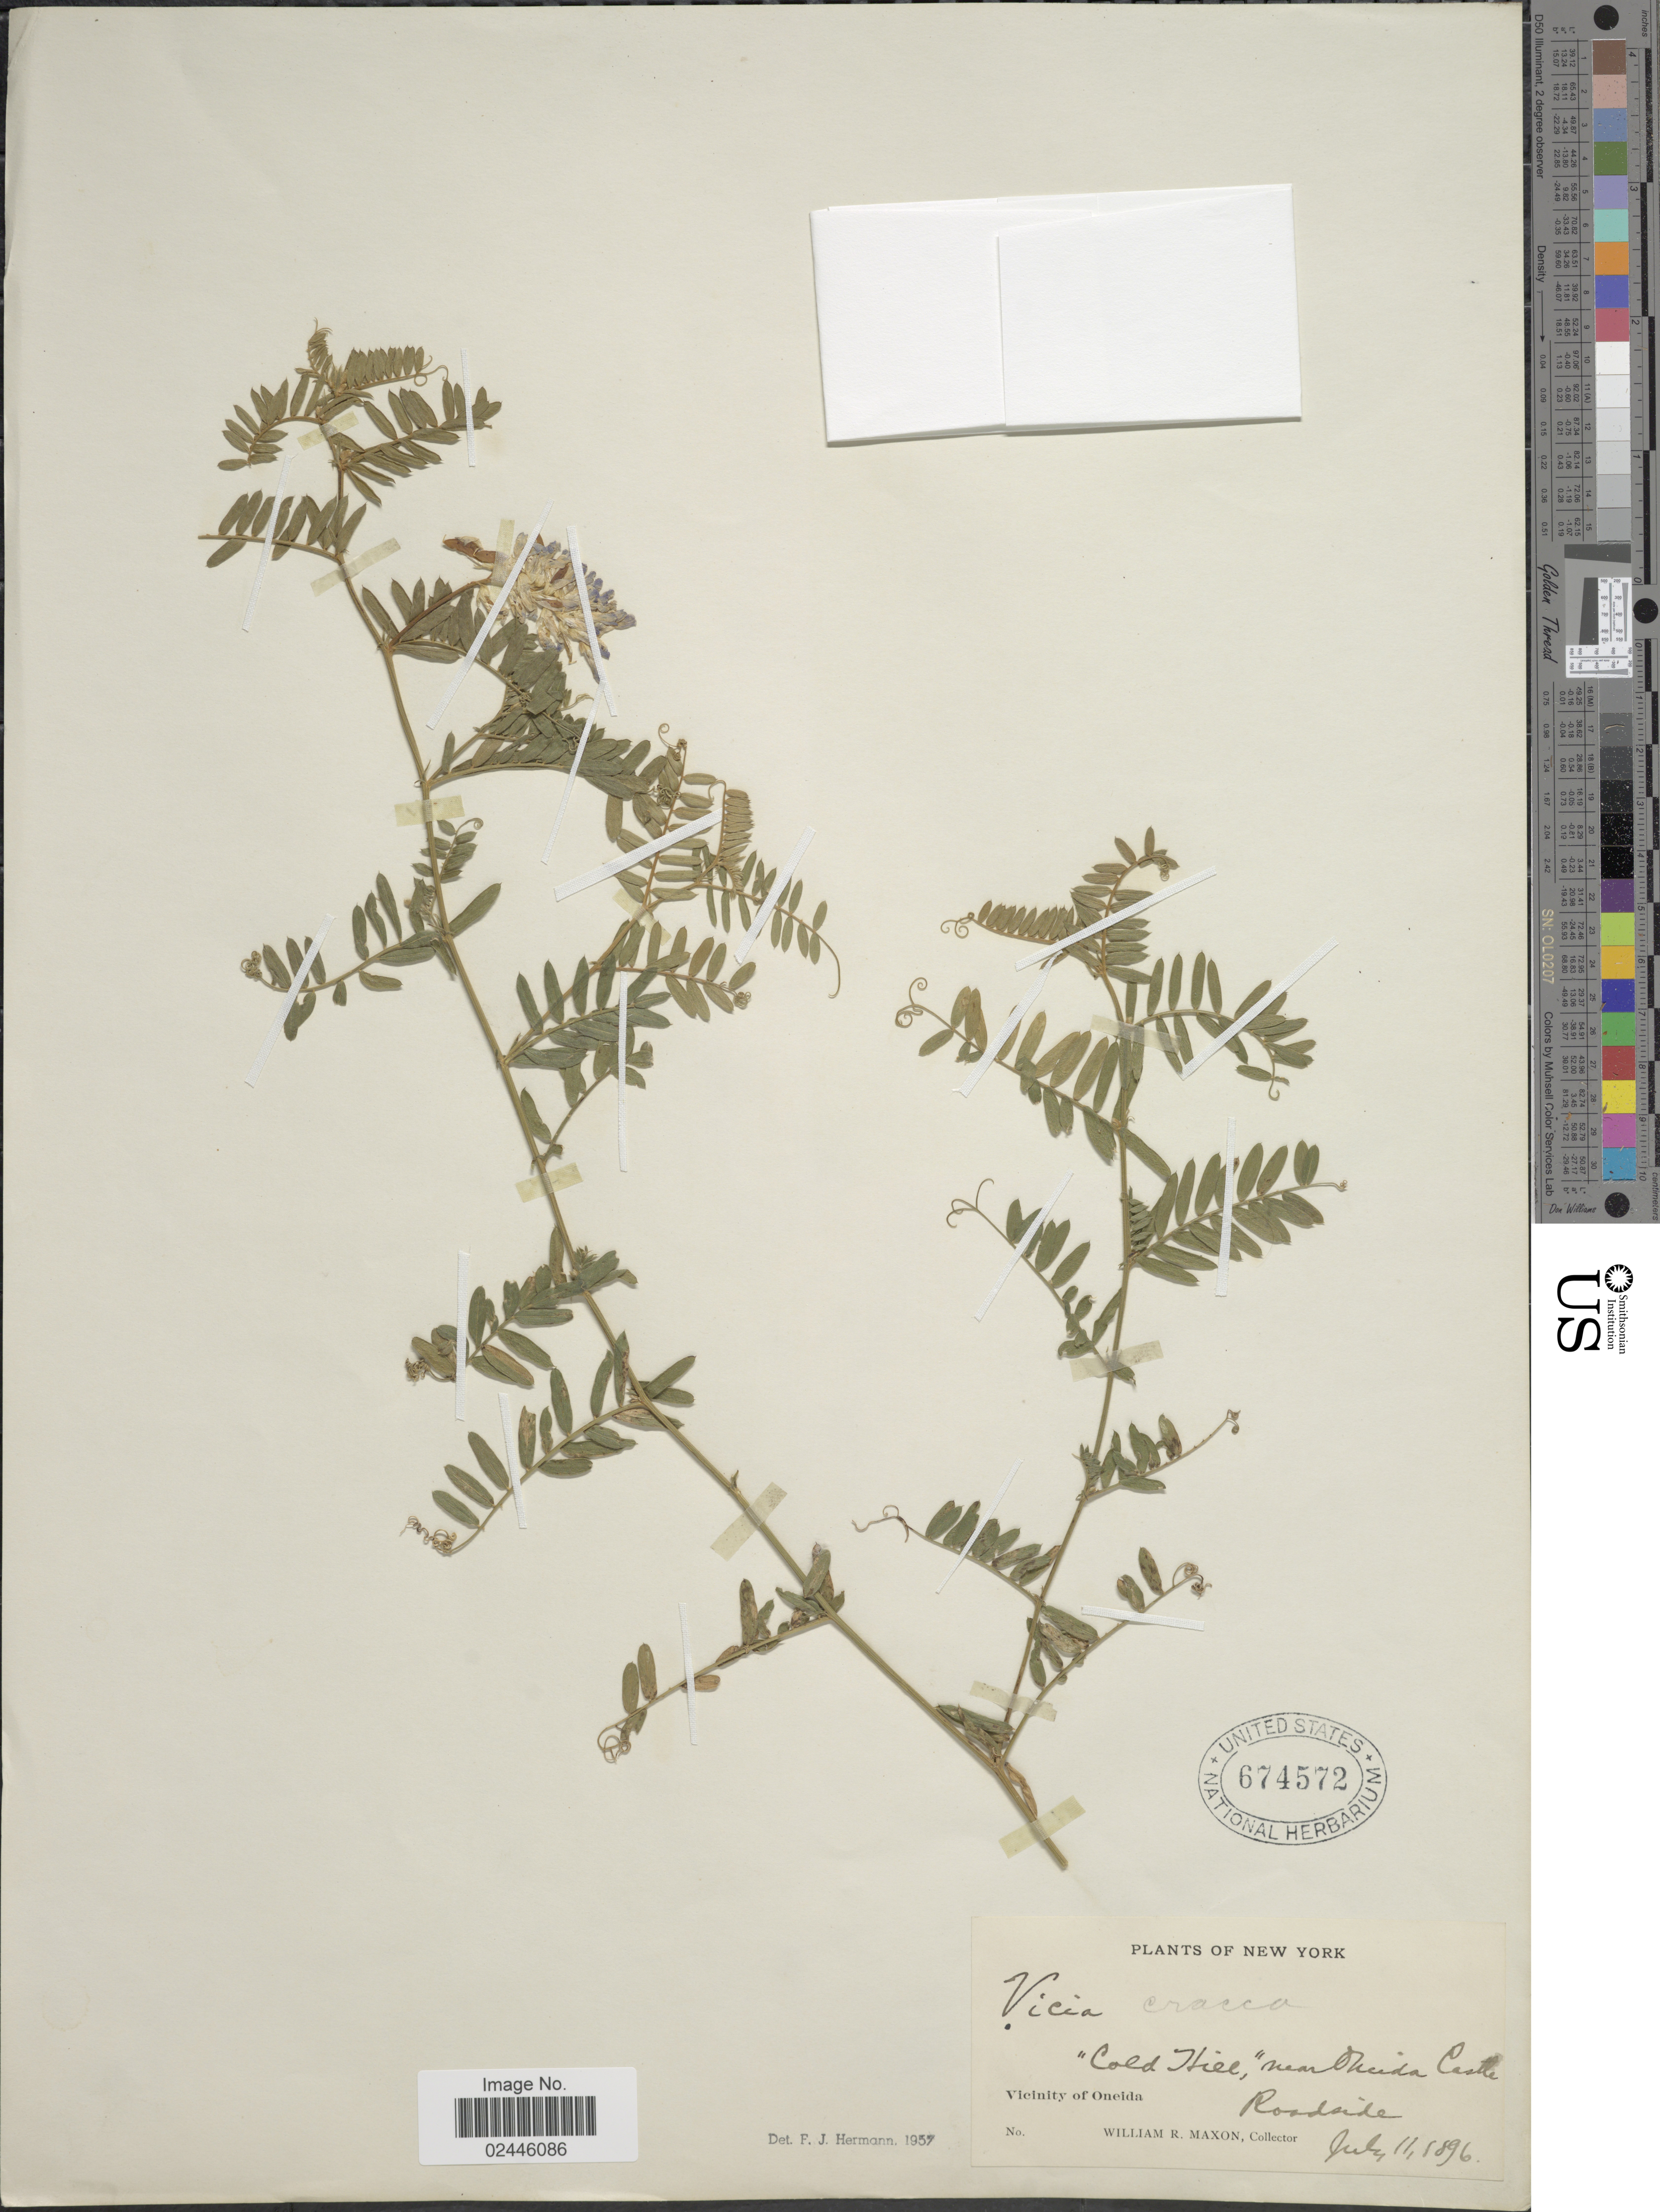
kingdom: Plantae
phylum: Tracheophyta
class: Magnoliopsida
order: Fabales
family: Fabaceae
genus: Vicia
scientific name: Vicia cracca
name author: L.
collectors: W. R. Maxon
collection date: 1896-07-11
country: United States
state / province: New York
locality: Near Oneida Castle, vicinity of Oneida, roadside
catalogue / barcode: US 674572